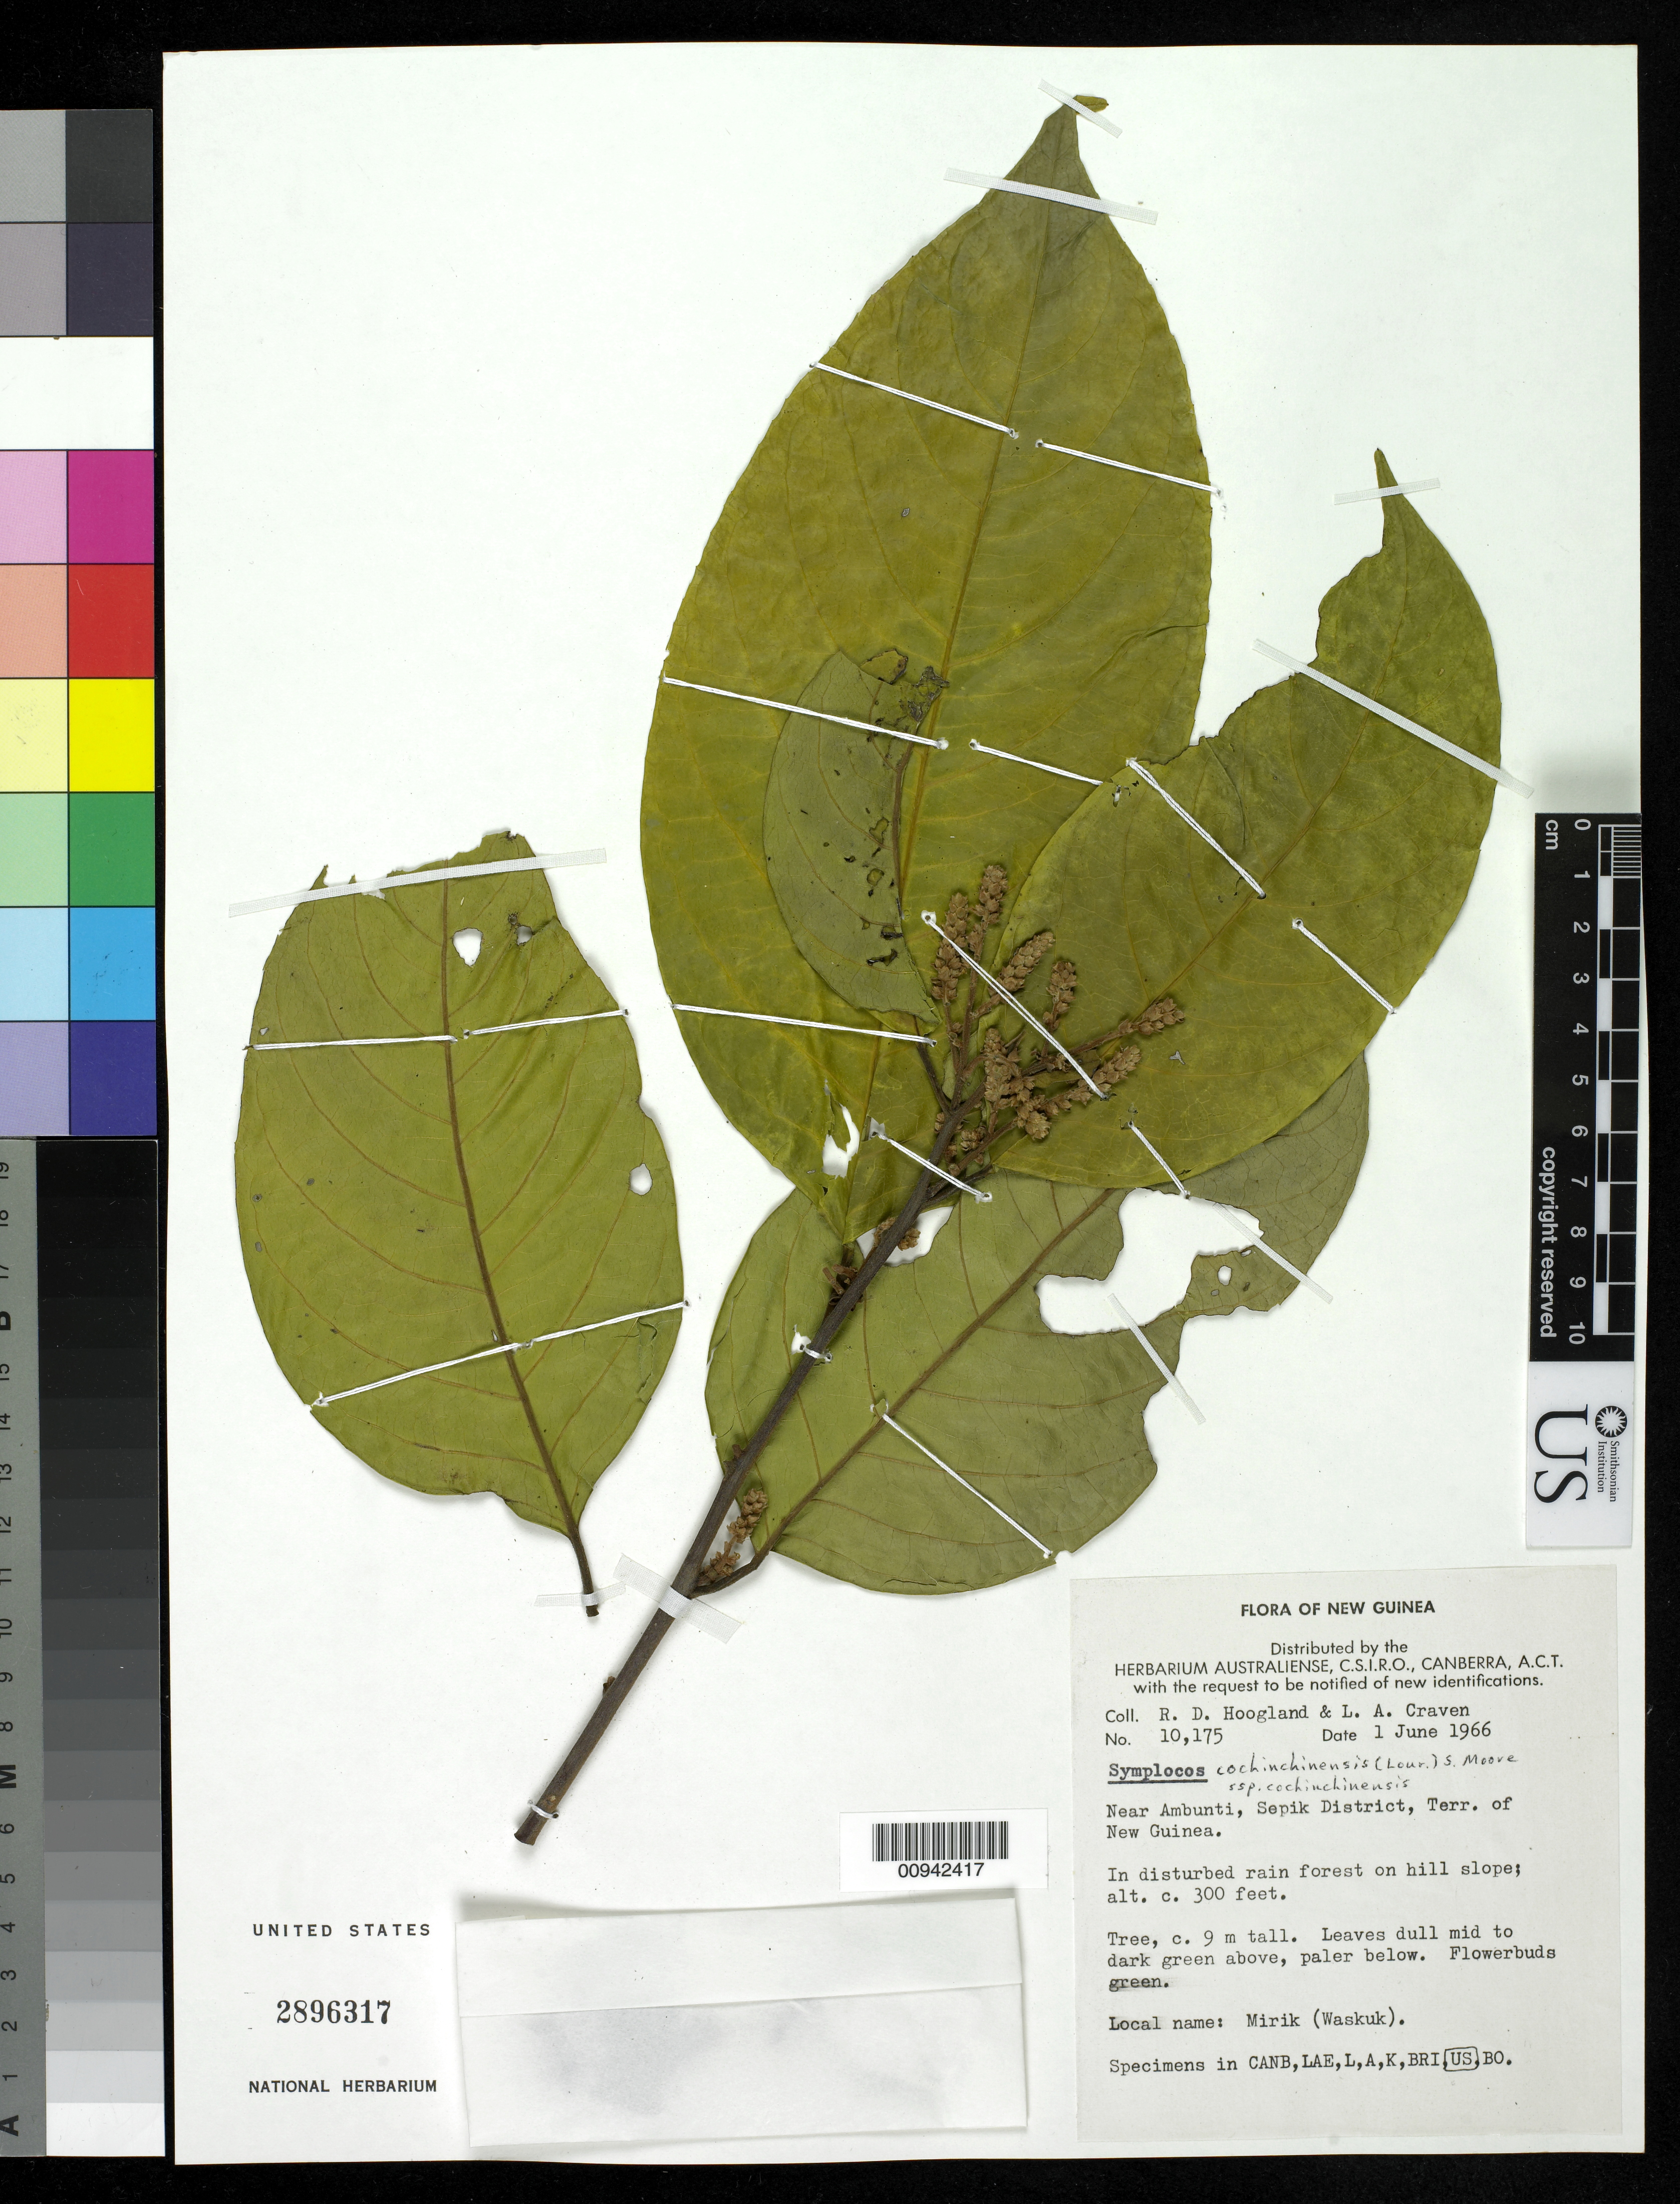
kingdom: Plantae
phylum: Tracheophyta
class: Magnoliopsida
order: Ericales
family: Symplocaceae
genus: Symplocos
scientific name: Symplocos cochinchinensis var. cochinchinensis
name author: (Lour.) S. Moore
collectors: R. D. Hoogland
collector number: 10175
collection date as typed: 01 Jun 1966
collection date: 1966-06-01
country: Papua New Guinea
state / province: East Sepik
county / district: Ambunti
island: New Guinea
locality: Near Ambuti, Sepik District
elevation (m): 91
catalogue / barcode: US 2896317